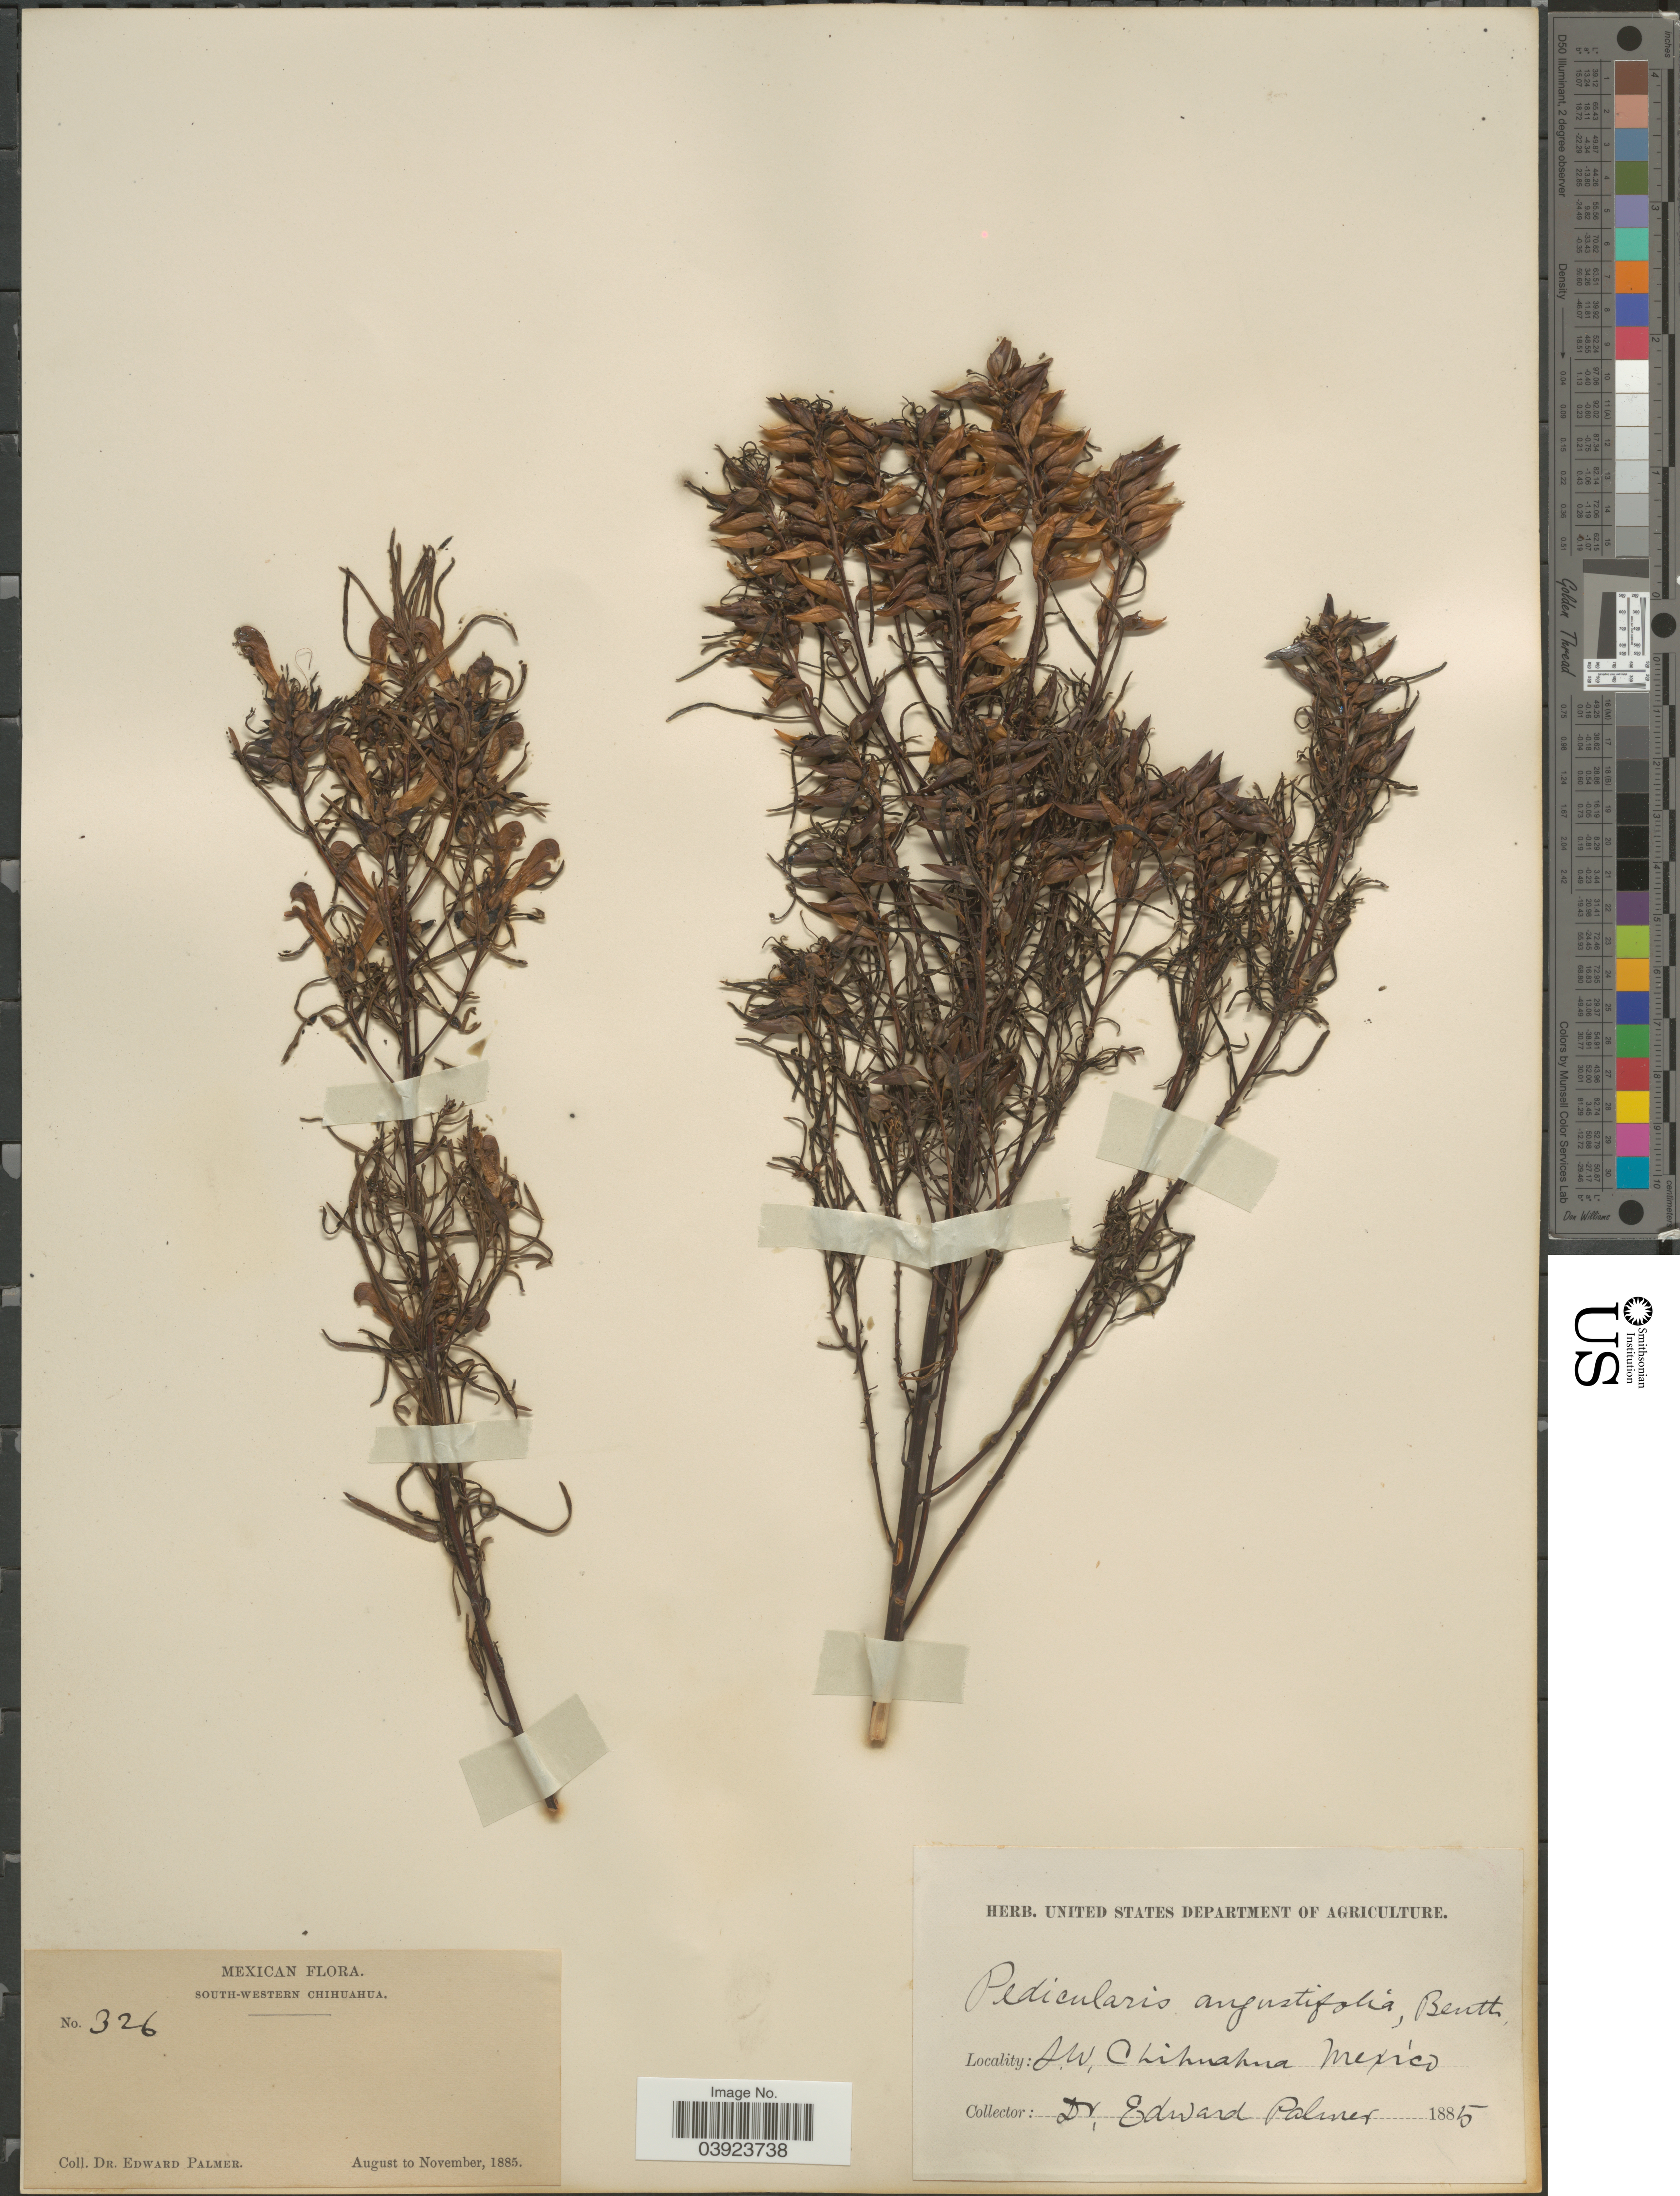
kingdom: Plantae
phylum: Tracheophyta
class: Magnoliopsida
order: Lamiales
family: Orobanchaceae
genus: Pedicularis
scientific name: Pedicularis angustifolia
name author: Benth.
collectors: E. Palmer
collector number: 326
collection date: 1885-08/1885-11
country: Mexico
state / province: Chihuahua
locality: South-Western Chihuahua.